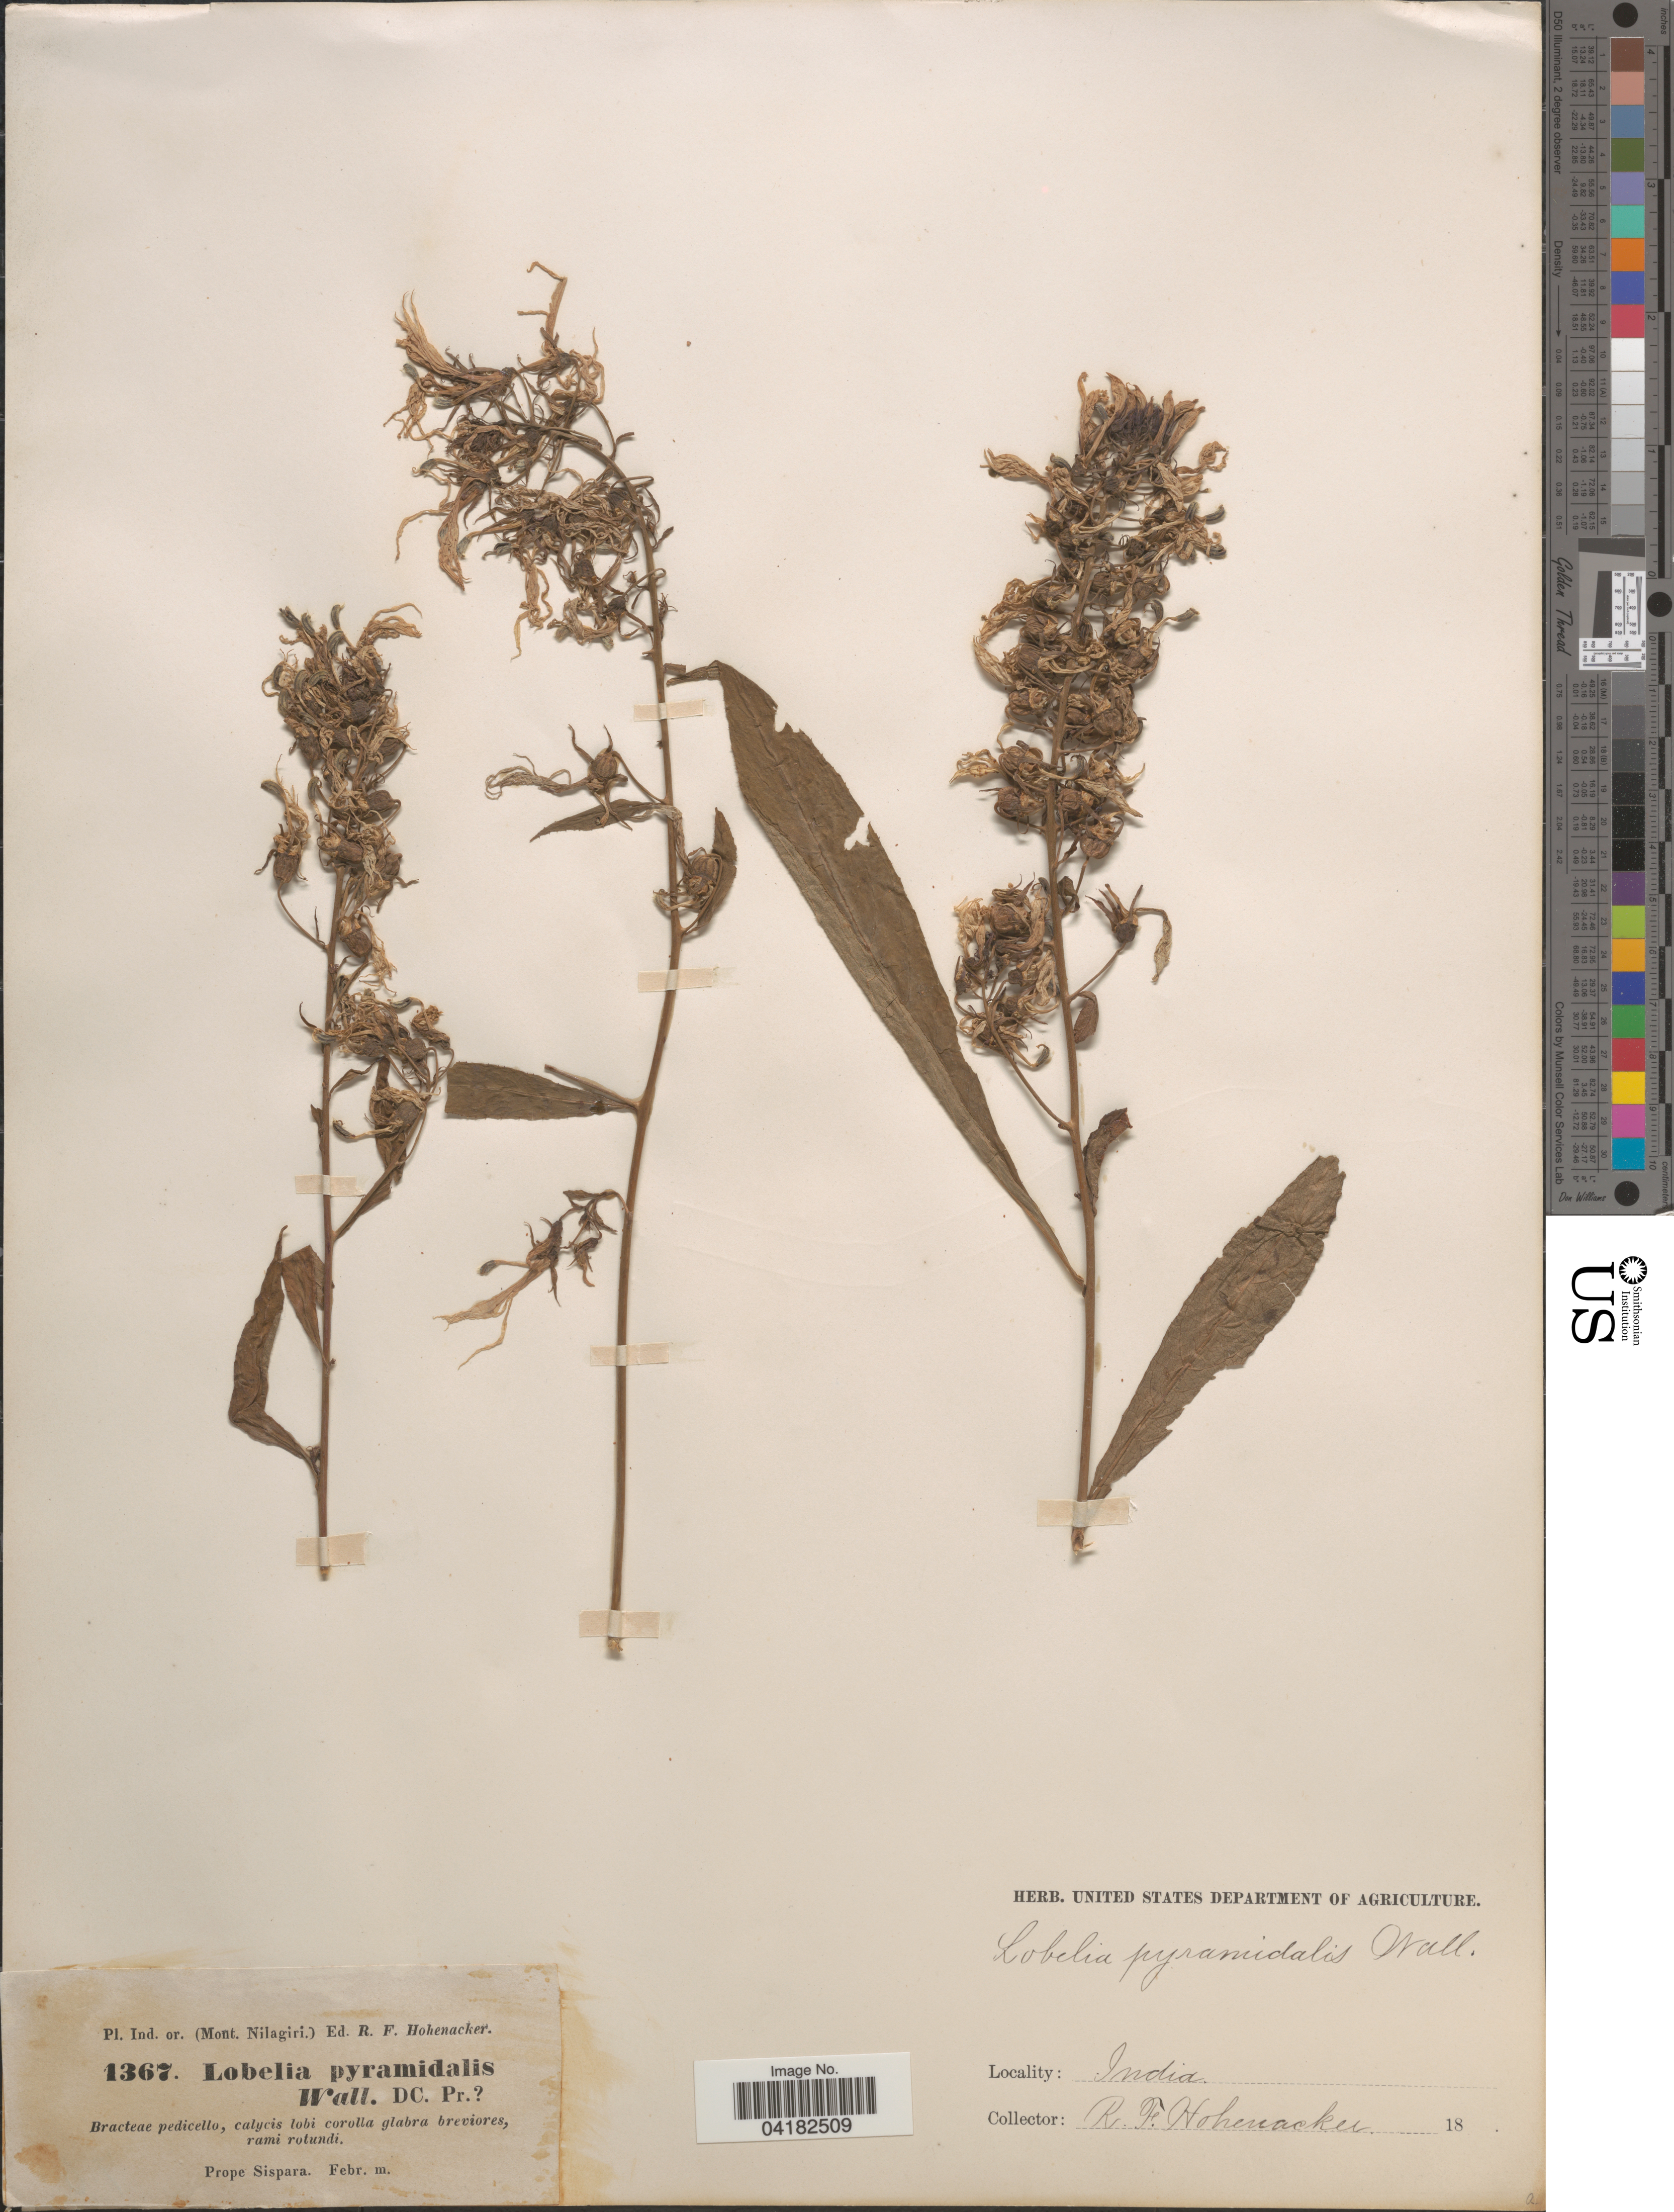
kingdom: Plantae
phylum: Tracheophyta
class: Magnoliopsida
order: Asterales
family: Campanulaceae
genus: Lobelia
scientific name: Lobelia pyramidalis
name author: Wall.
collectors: R. F. Hohenacker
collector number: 1367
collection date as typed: Febr. 18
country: India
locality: Ind. or. (Mont. Nilagiri.). Prope Sispara.